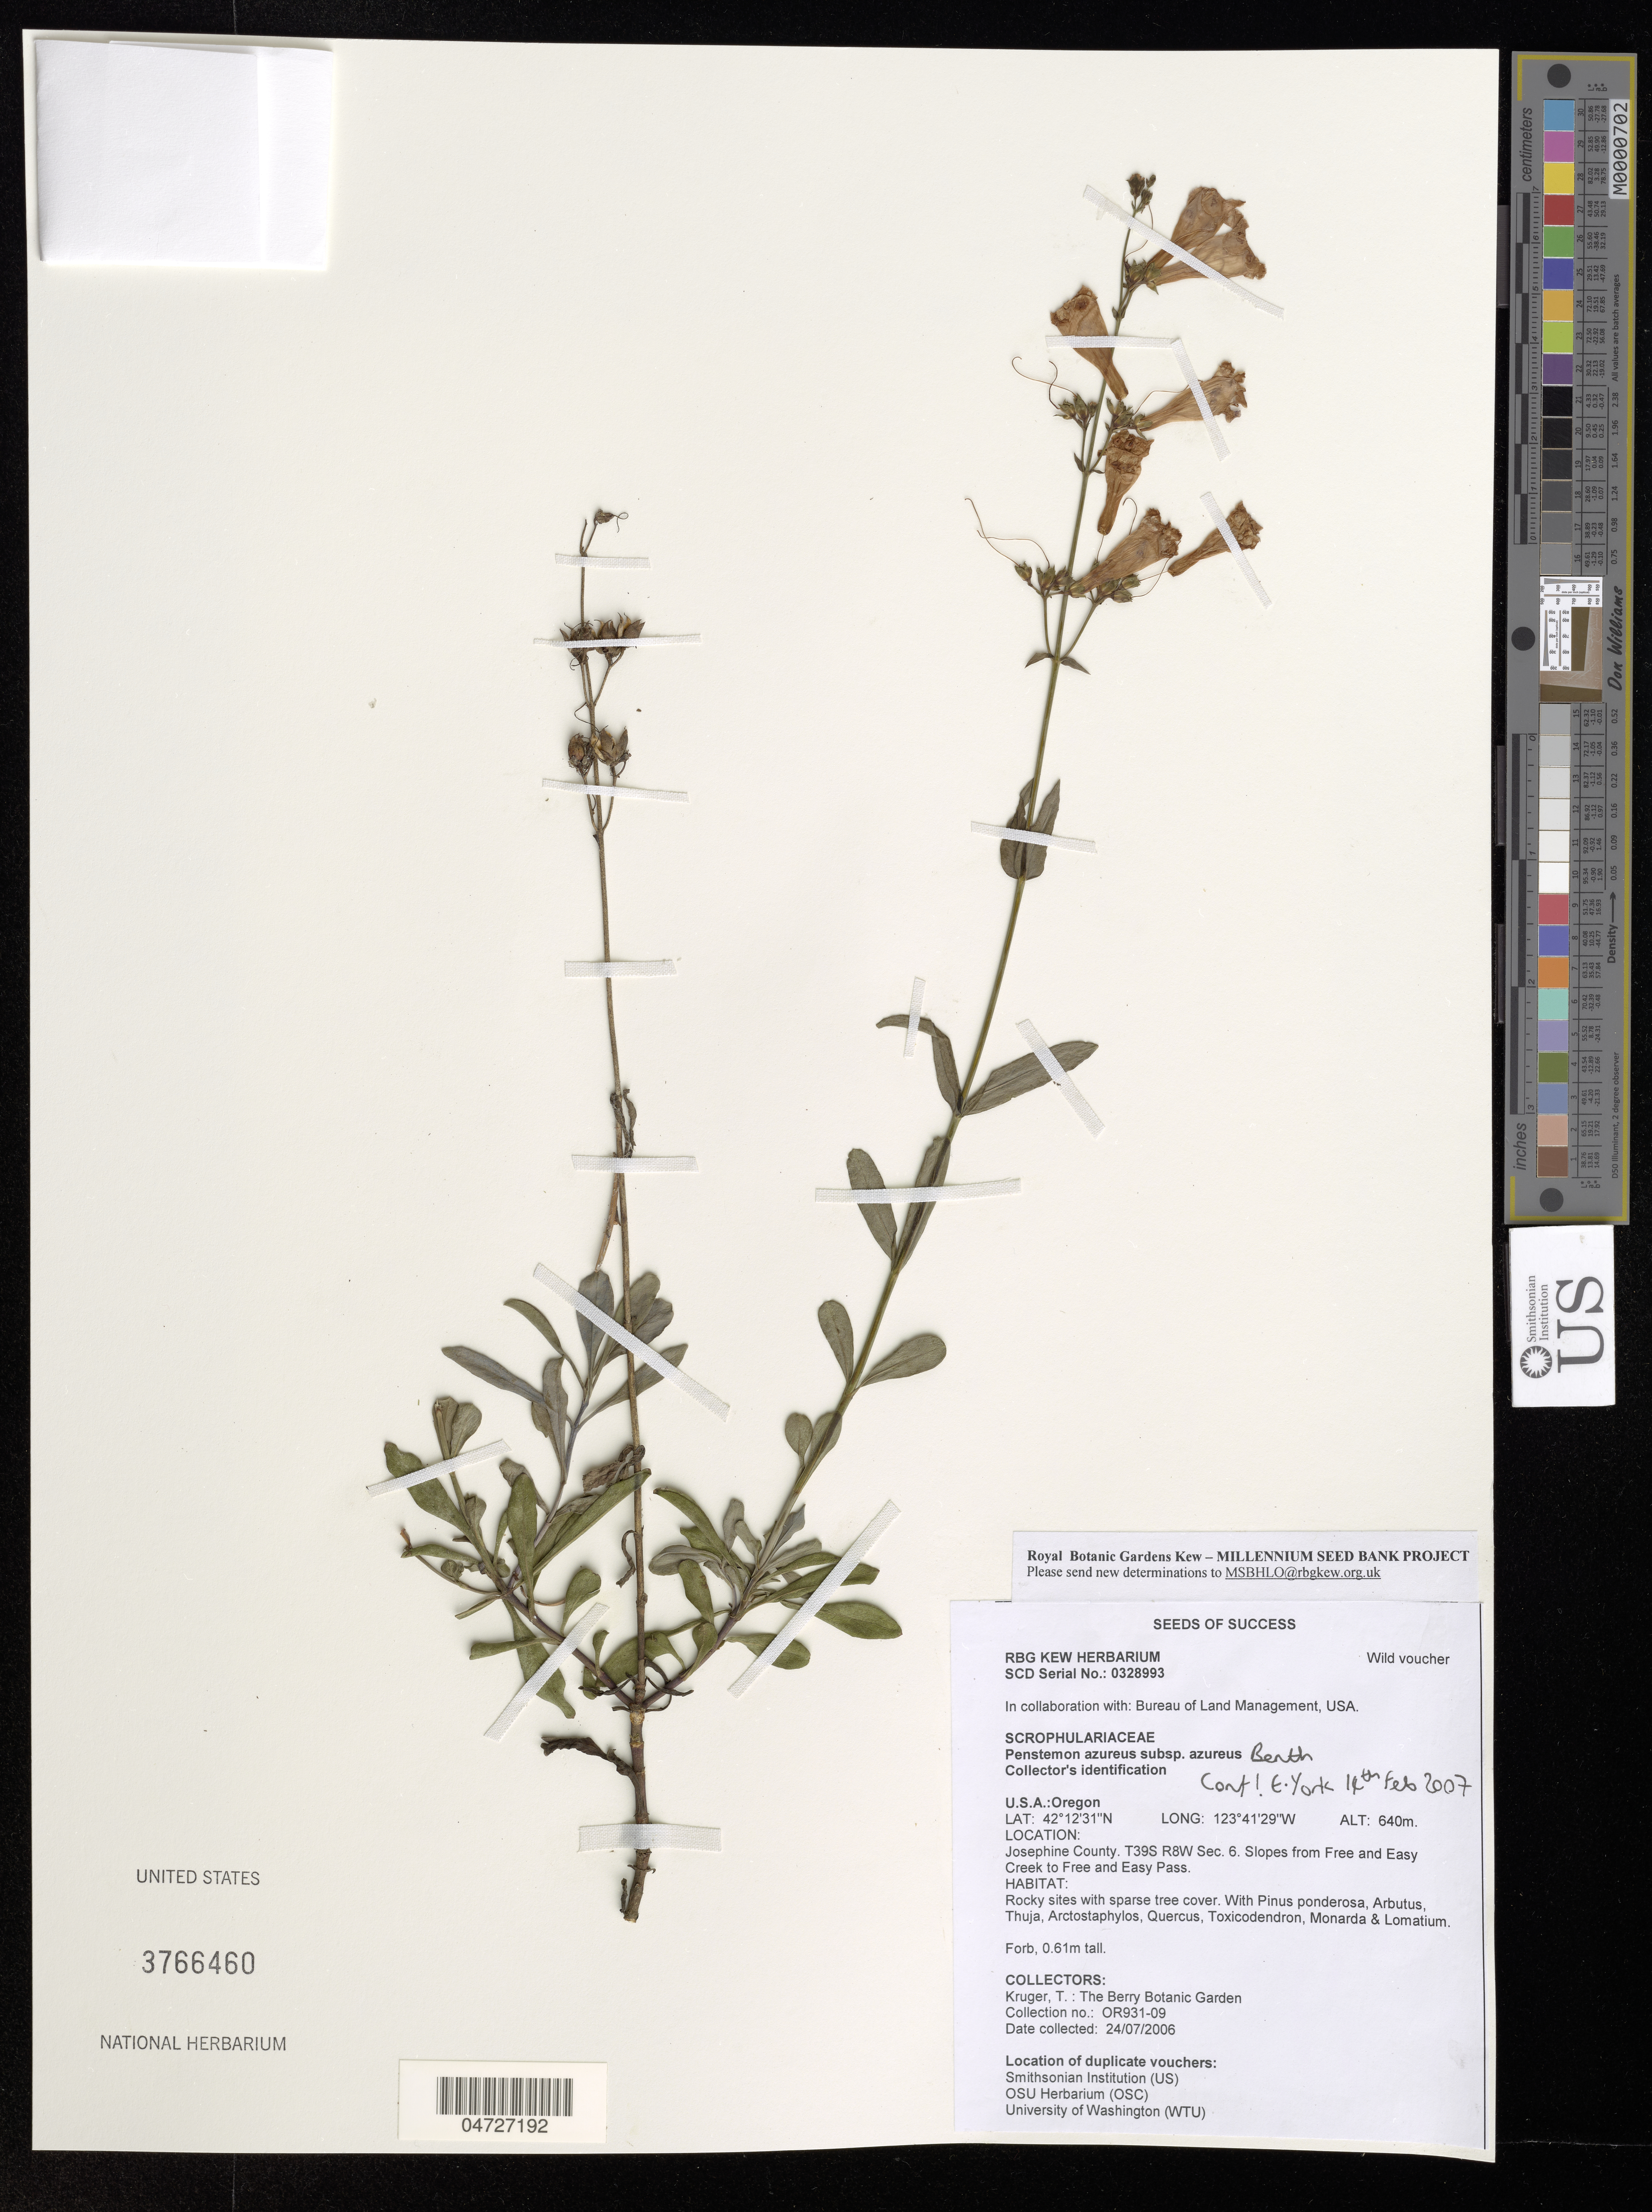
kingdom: Plantae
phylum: Tracheophyta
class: Magnoliopsida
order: Lamiales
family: Plantaginaceae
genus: Penstemon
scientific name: Penstemon azureus subsp. azureus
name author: Benth.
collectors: A. M. Kruger R.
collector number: OR931-09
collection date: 2006-07-24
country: United States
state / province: Oregon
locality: Josephine County. T39S R8W Sec. 6. Slopes from Free and Easy Creek to Free and Easy Pass.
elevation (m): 640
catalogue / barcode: US 3766460